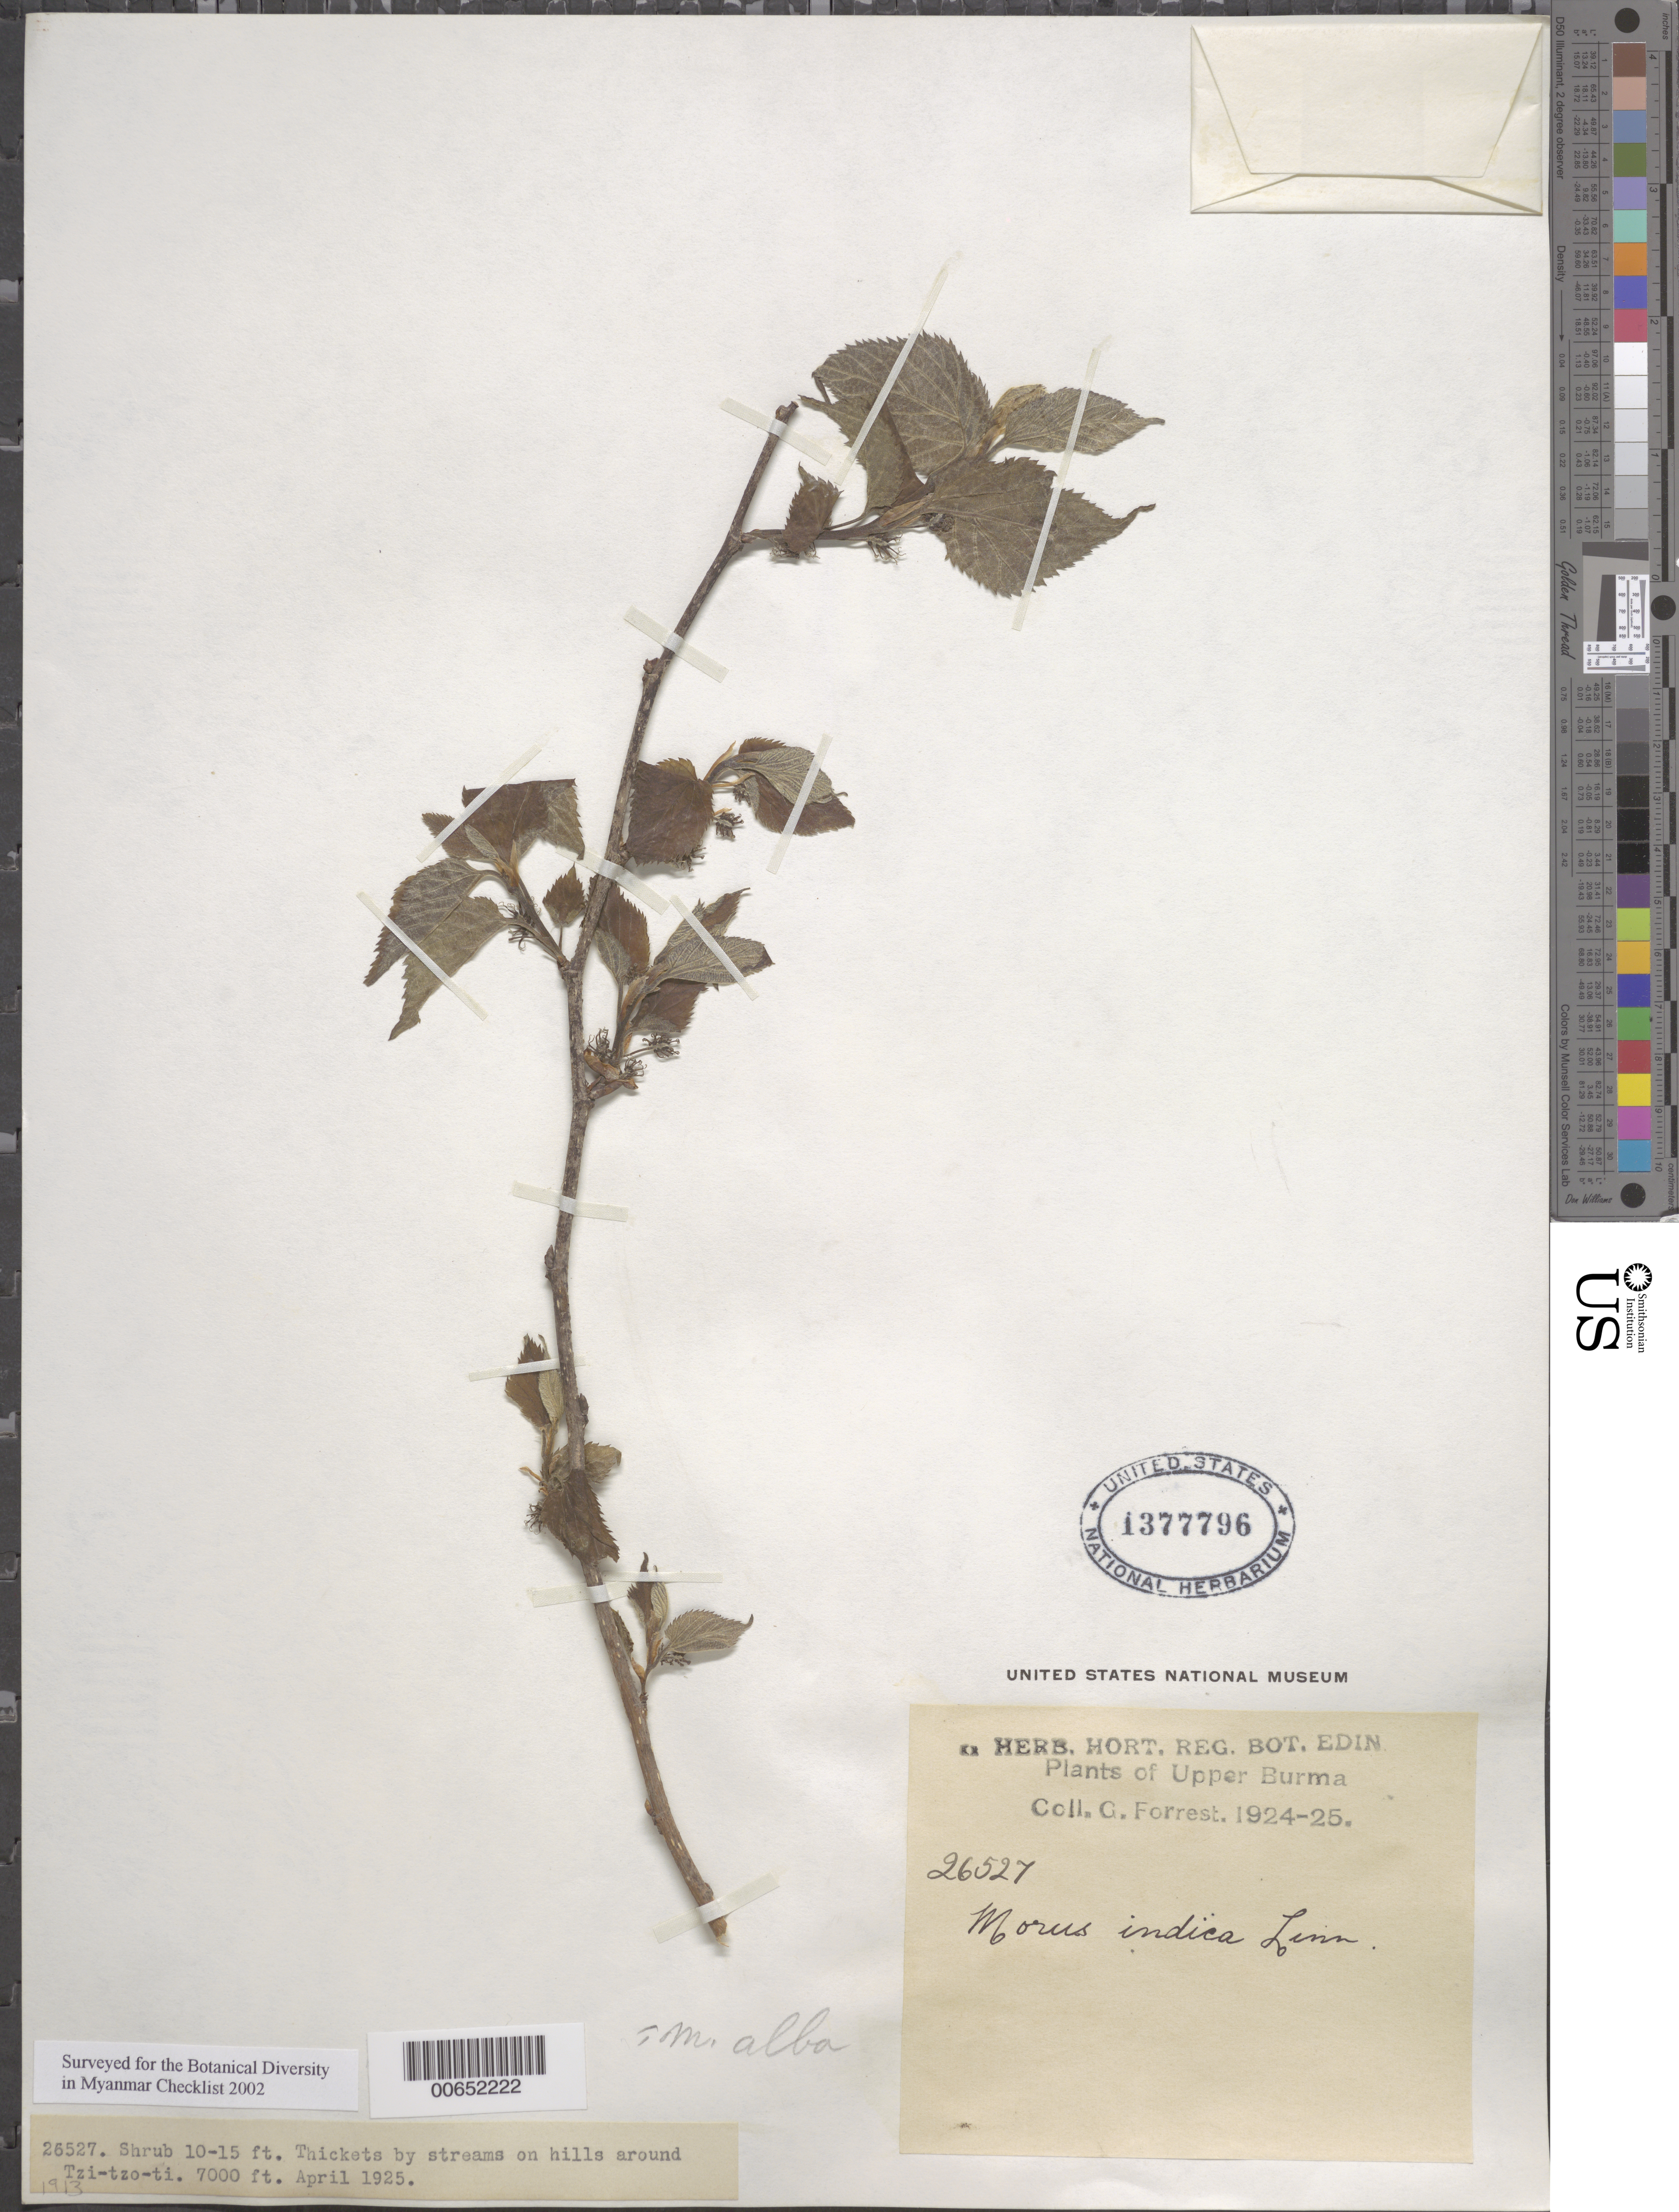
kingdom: Plantae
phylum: Tracheophyta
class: Magnoliopsida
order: Rosales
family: Moraceae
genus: Morus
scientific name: Morus indica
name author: L.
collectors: G. Forrest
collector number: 26527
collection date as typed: Apr 1925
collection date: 1925-04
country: Myanmar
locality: Upper Burma, Tzi-tzo-ti.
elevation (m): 2134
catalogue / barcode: US 1377796